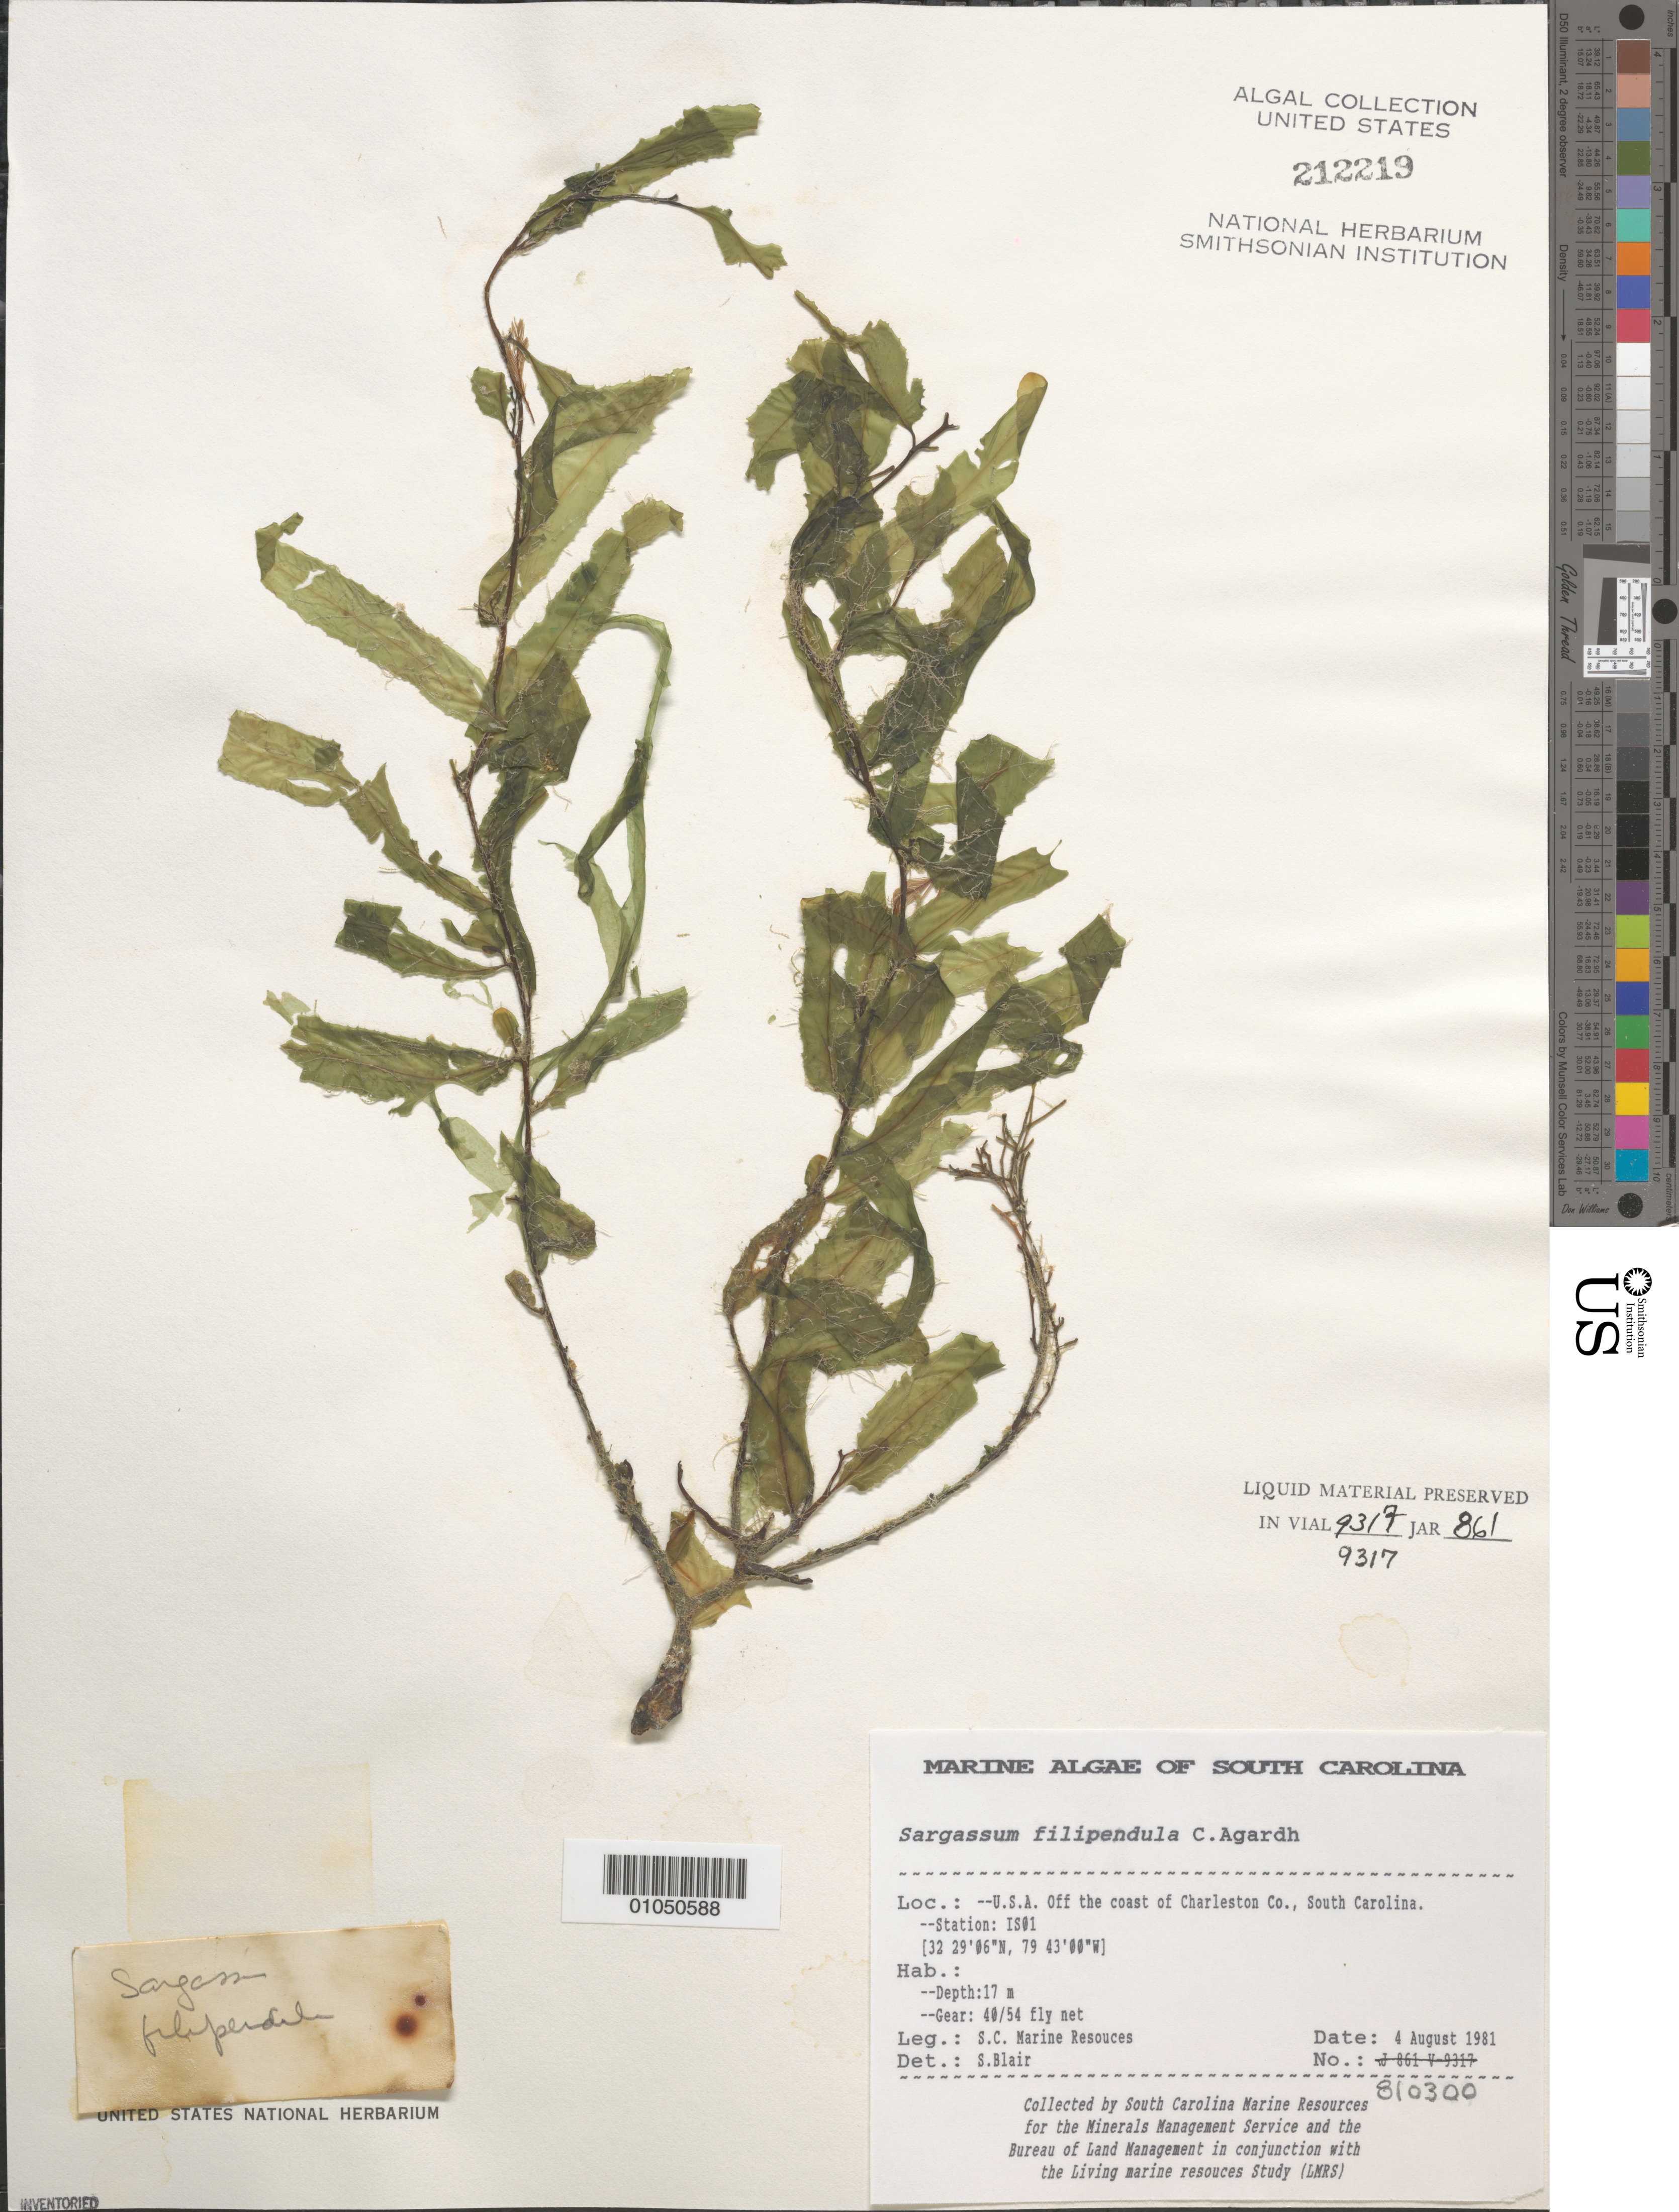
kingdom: Chromista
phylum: Ochrophyta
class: Phaeophyceae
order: Fucales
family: Sargassaceae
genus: Sargassum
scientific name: Sargassum filipendula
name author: C. Agardh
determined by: Blair, S. M.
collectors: South Carolina Marine Resources for BLM/MMS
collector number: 810300 Station IS01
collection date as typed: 04 Aug 1981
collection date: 1981-08-04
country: United States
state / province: South Carolina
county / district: Charleston County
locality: Off coast of Charleston County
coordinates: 32 29'06" N, 79 43'00" W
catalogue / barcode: US 212219